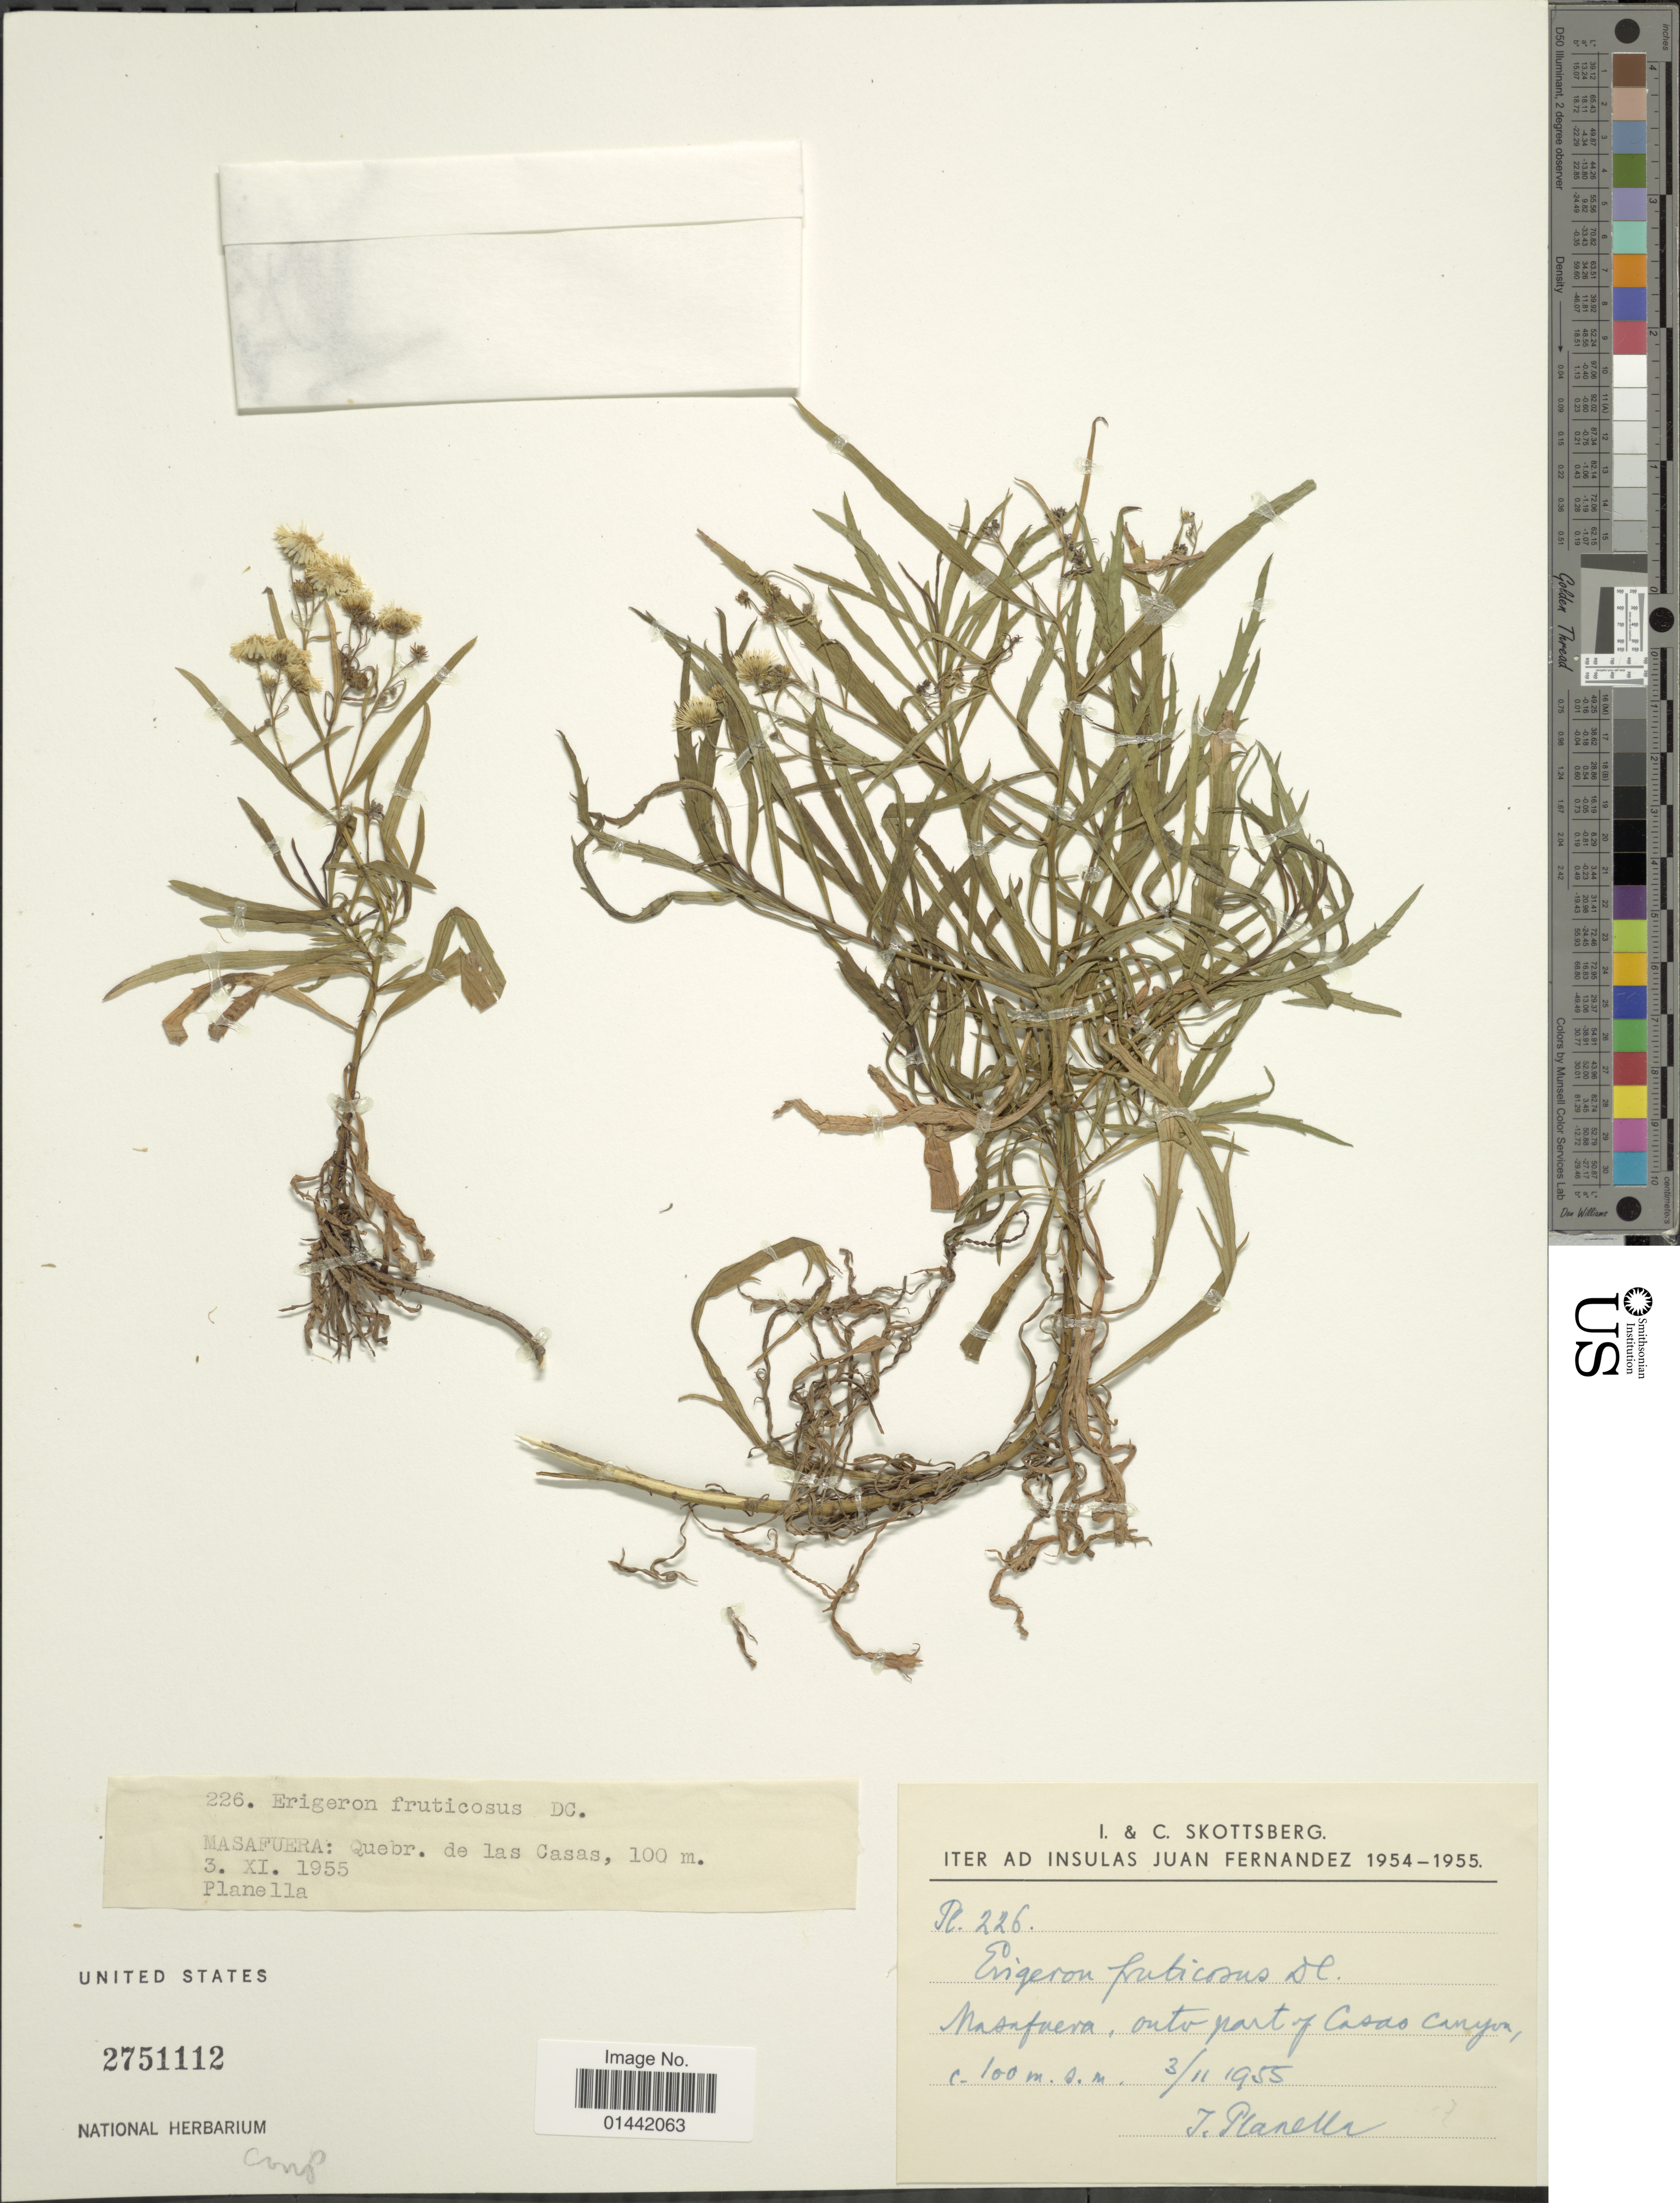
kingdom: Plantae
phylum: Tracheophyta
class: Magnoliopsida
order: Asterales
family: Asteraceae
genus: Erigeron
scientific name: Erigeron fruticosus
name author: DC.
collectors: I. Planella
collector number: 226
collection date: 1955-11-03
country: Chile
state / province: Valparaíso (V)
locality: Iter ad Insulas Juan Fernandez, Masafuera, onto part of Casas Canyon, Quebr. de las Casas.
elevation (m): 100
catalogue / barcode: US 25751112